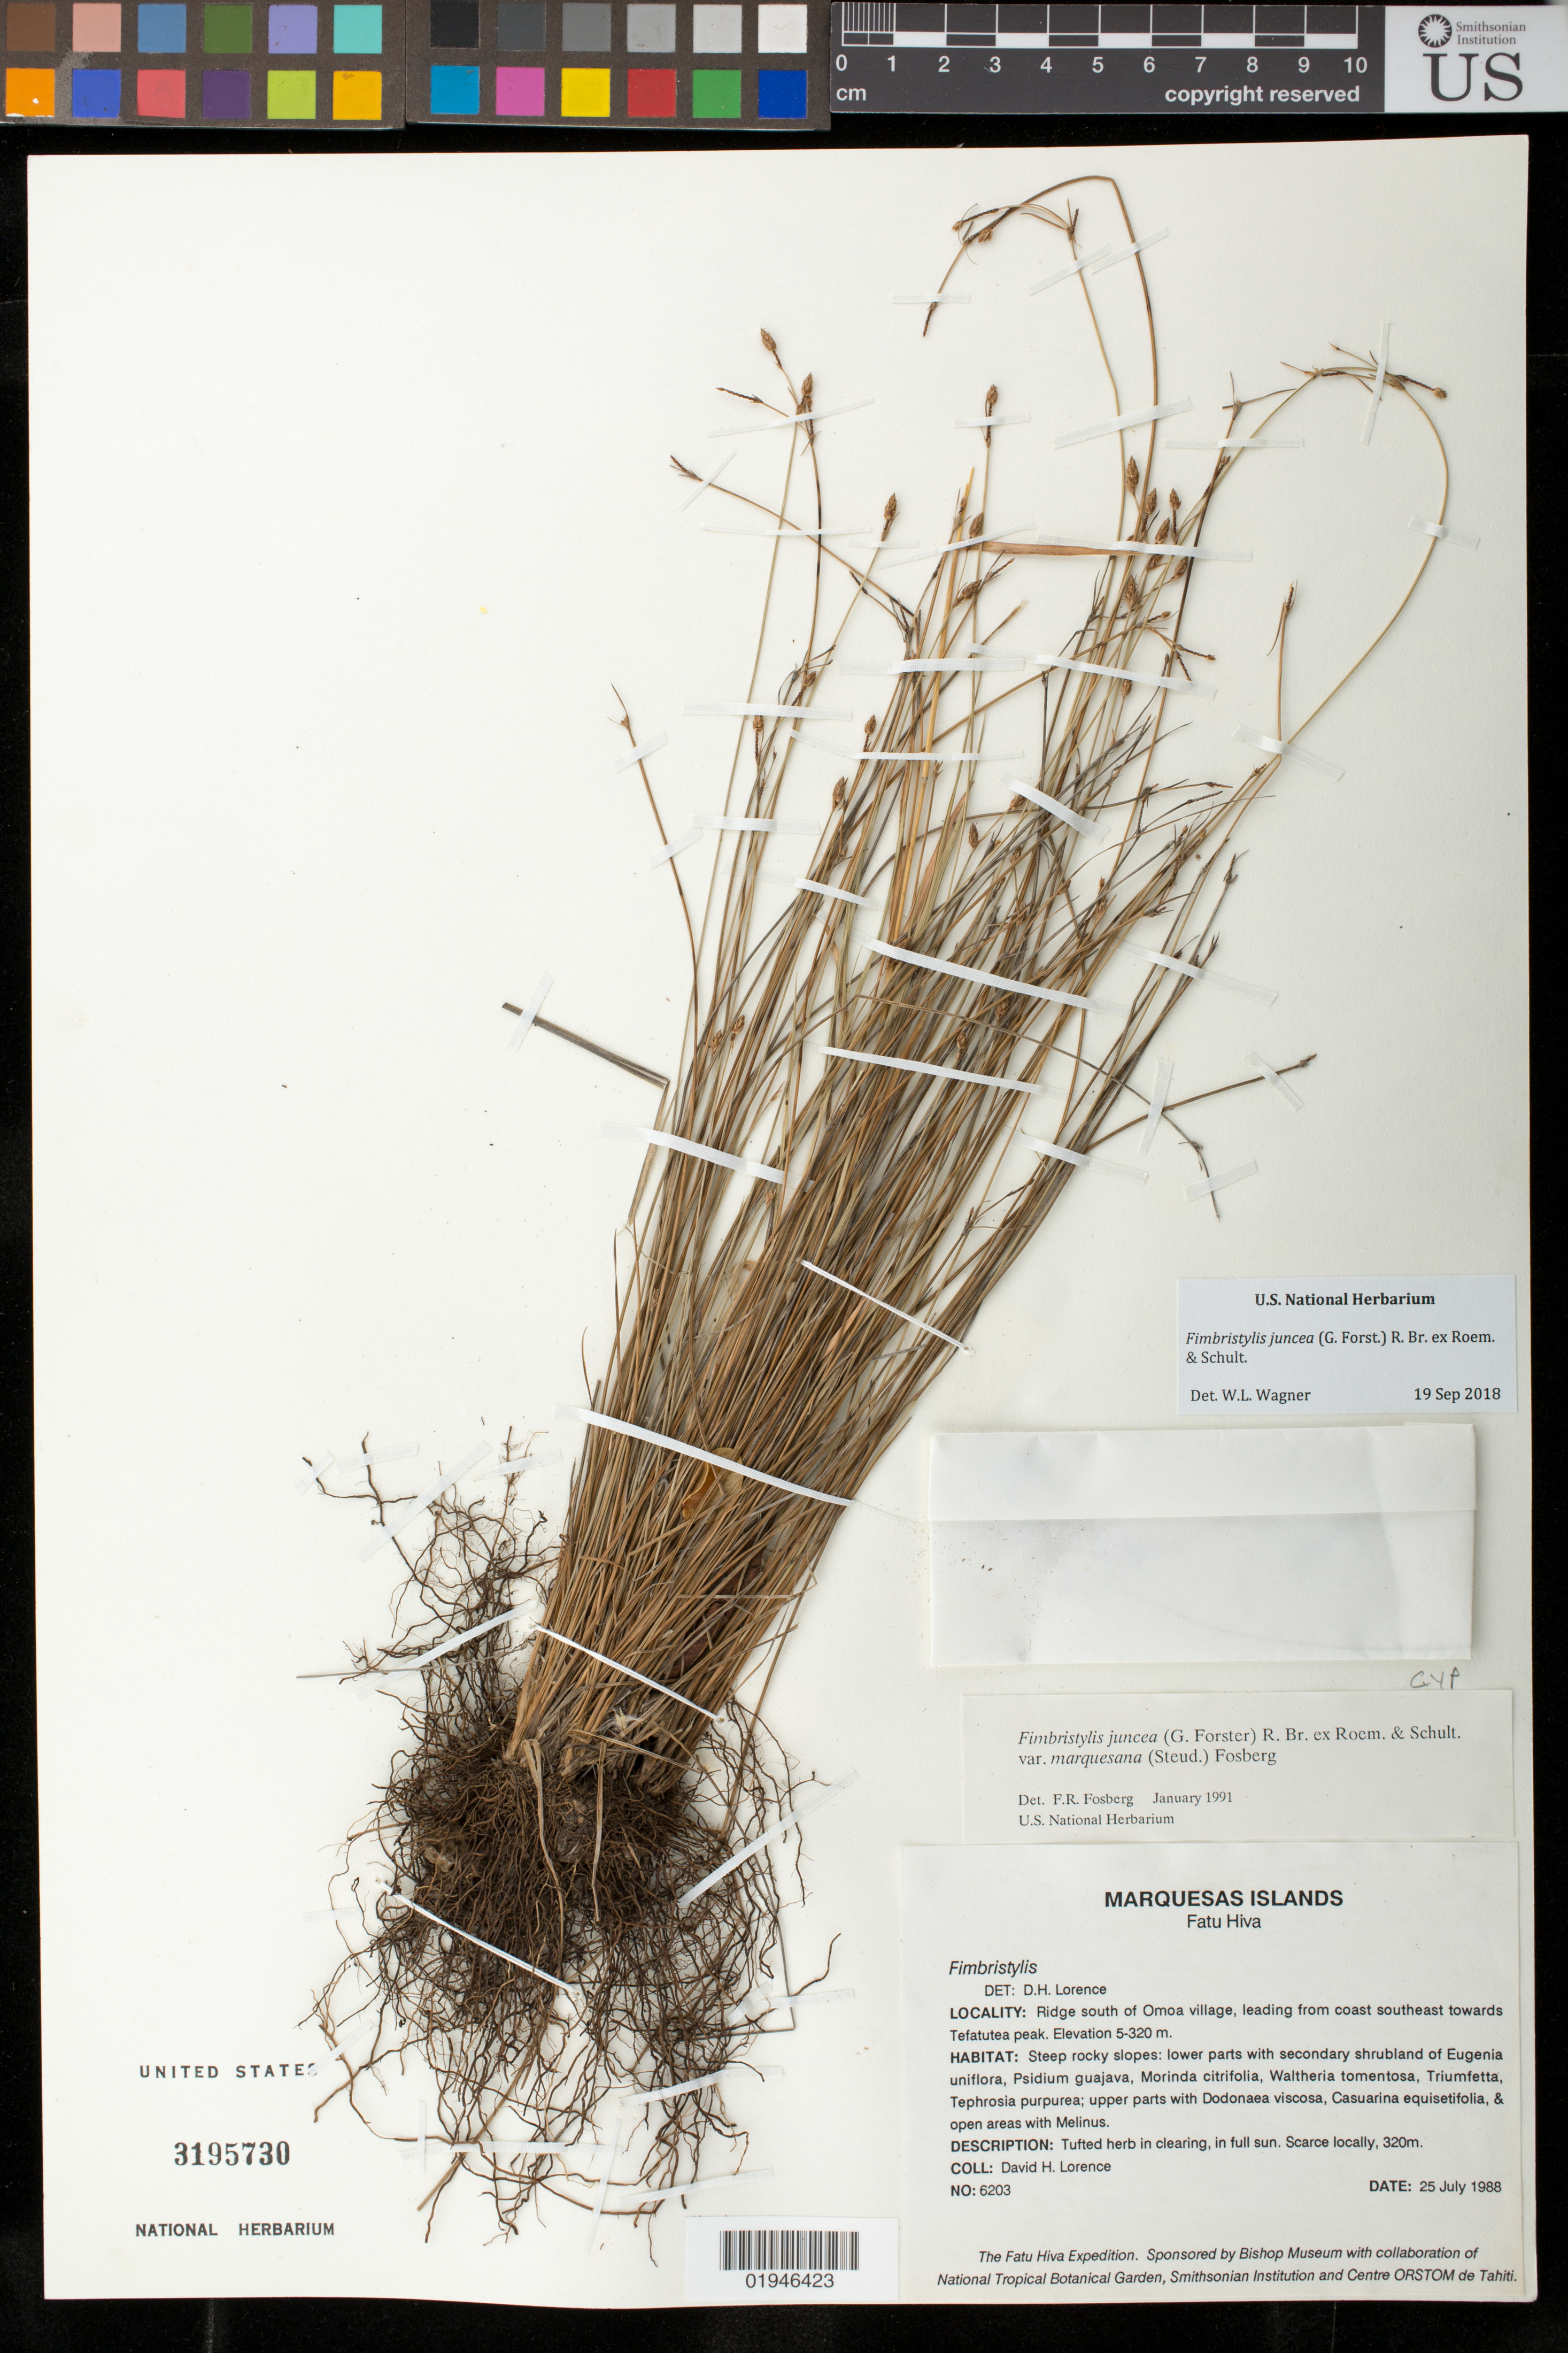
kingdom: Plantae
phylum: Tracheophyta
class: Liliopsida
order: Poales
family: Cyperaceae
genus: Fimbristylis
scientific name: Fimbristylis juncea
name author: (G. Forst.) Br. ex Roem. & Schult.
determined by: Wagner, W. L., (BOT), Smithsonian Institution - National Museum of Natural History (UNITED STATES)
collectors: D. Lorence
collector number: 6203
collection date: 1988-07-25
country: French Polynesia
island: Fatu Hiva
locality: Ridge S of 'Omo'a village, leading from coast SE towards Tefatutea peak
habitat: Steep rocky slopes in full sun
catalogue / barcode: US 3195730